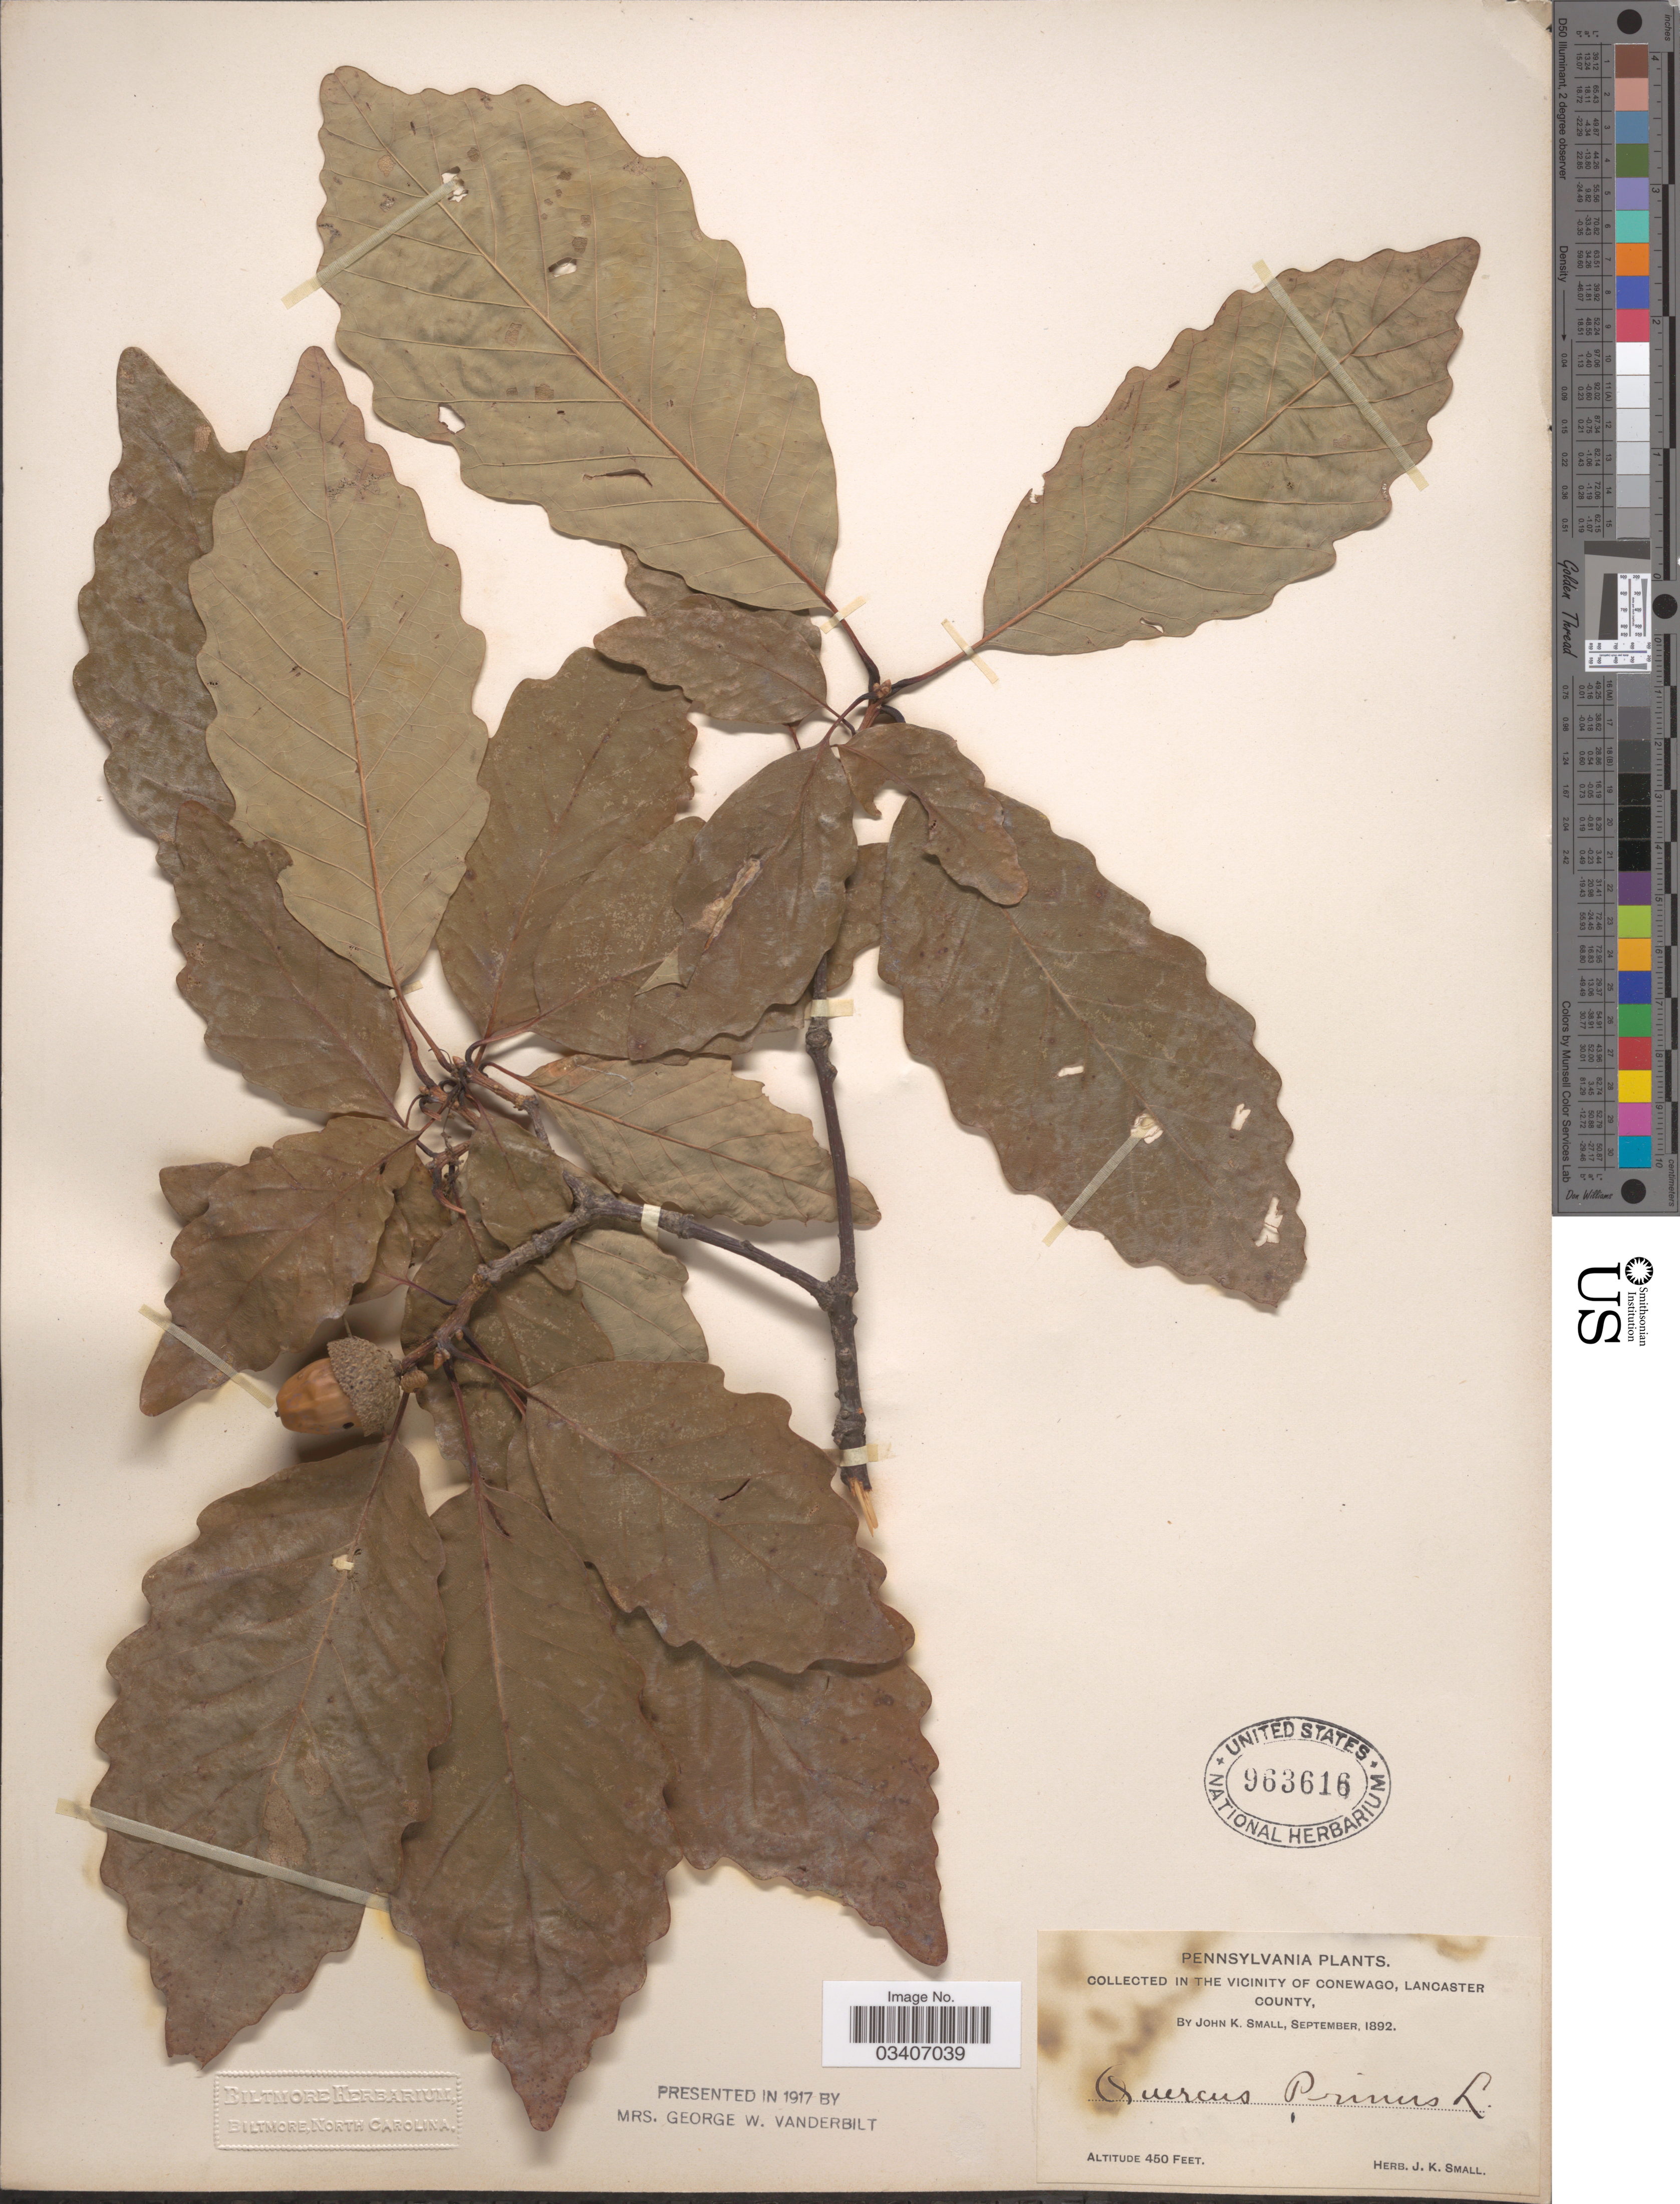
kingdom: Plantae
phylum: Tracheophyta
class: Magnoliopsida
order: Fagales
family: Fagaceae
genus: Quercus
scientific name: Quercus montana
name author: Willd.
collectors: J. K. Small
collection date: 1892-09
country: United States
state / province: Pennsylvania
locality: In the vicinity of Conewago, Lancaster County.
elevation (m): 137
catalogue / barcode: US 963616